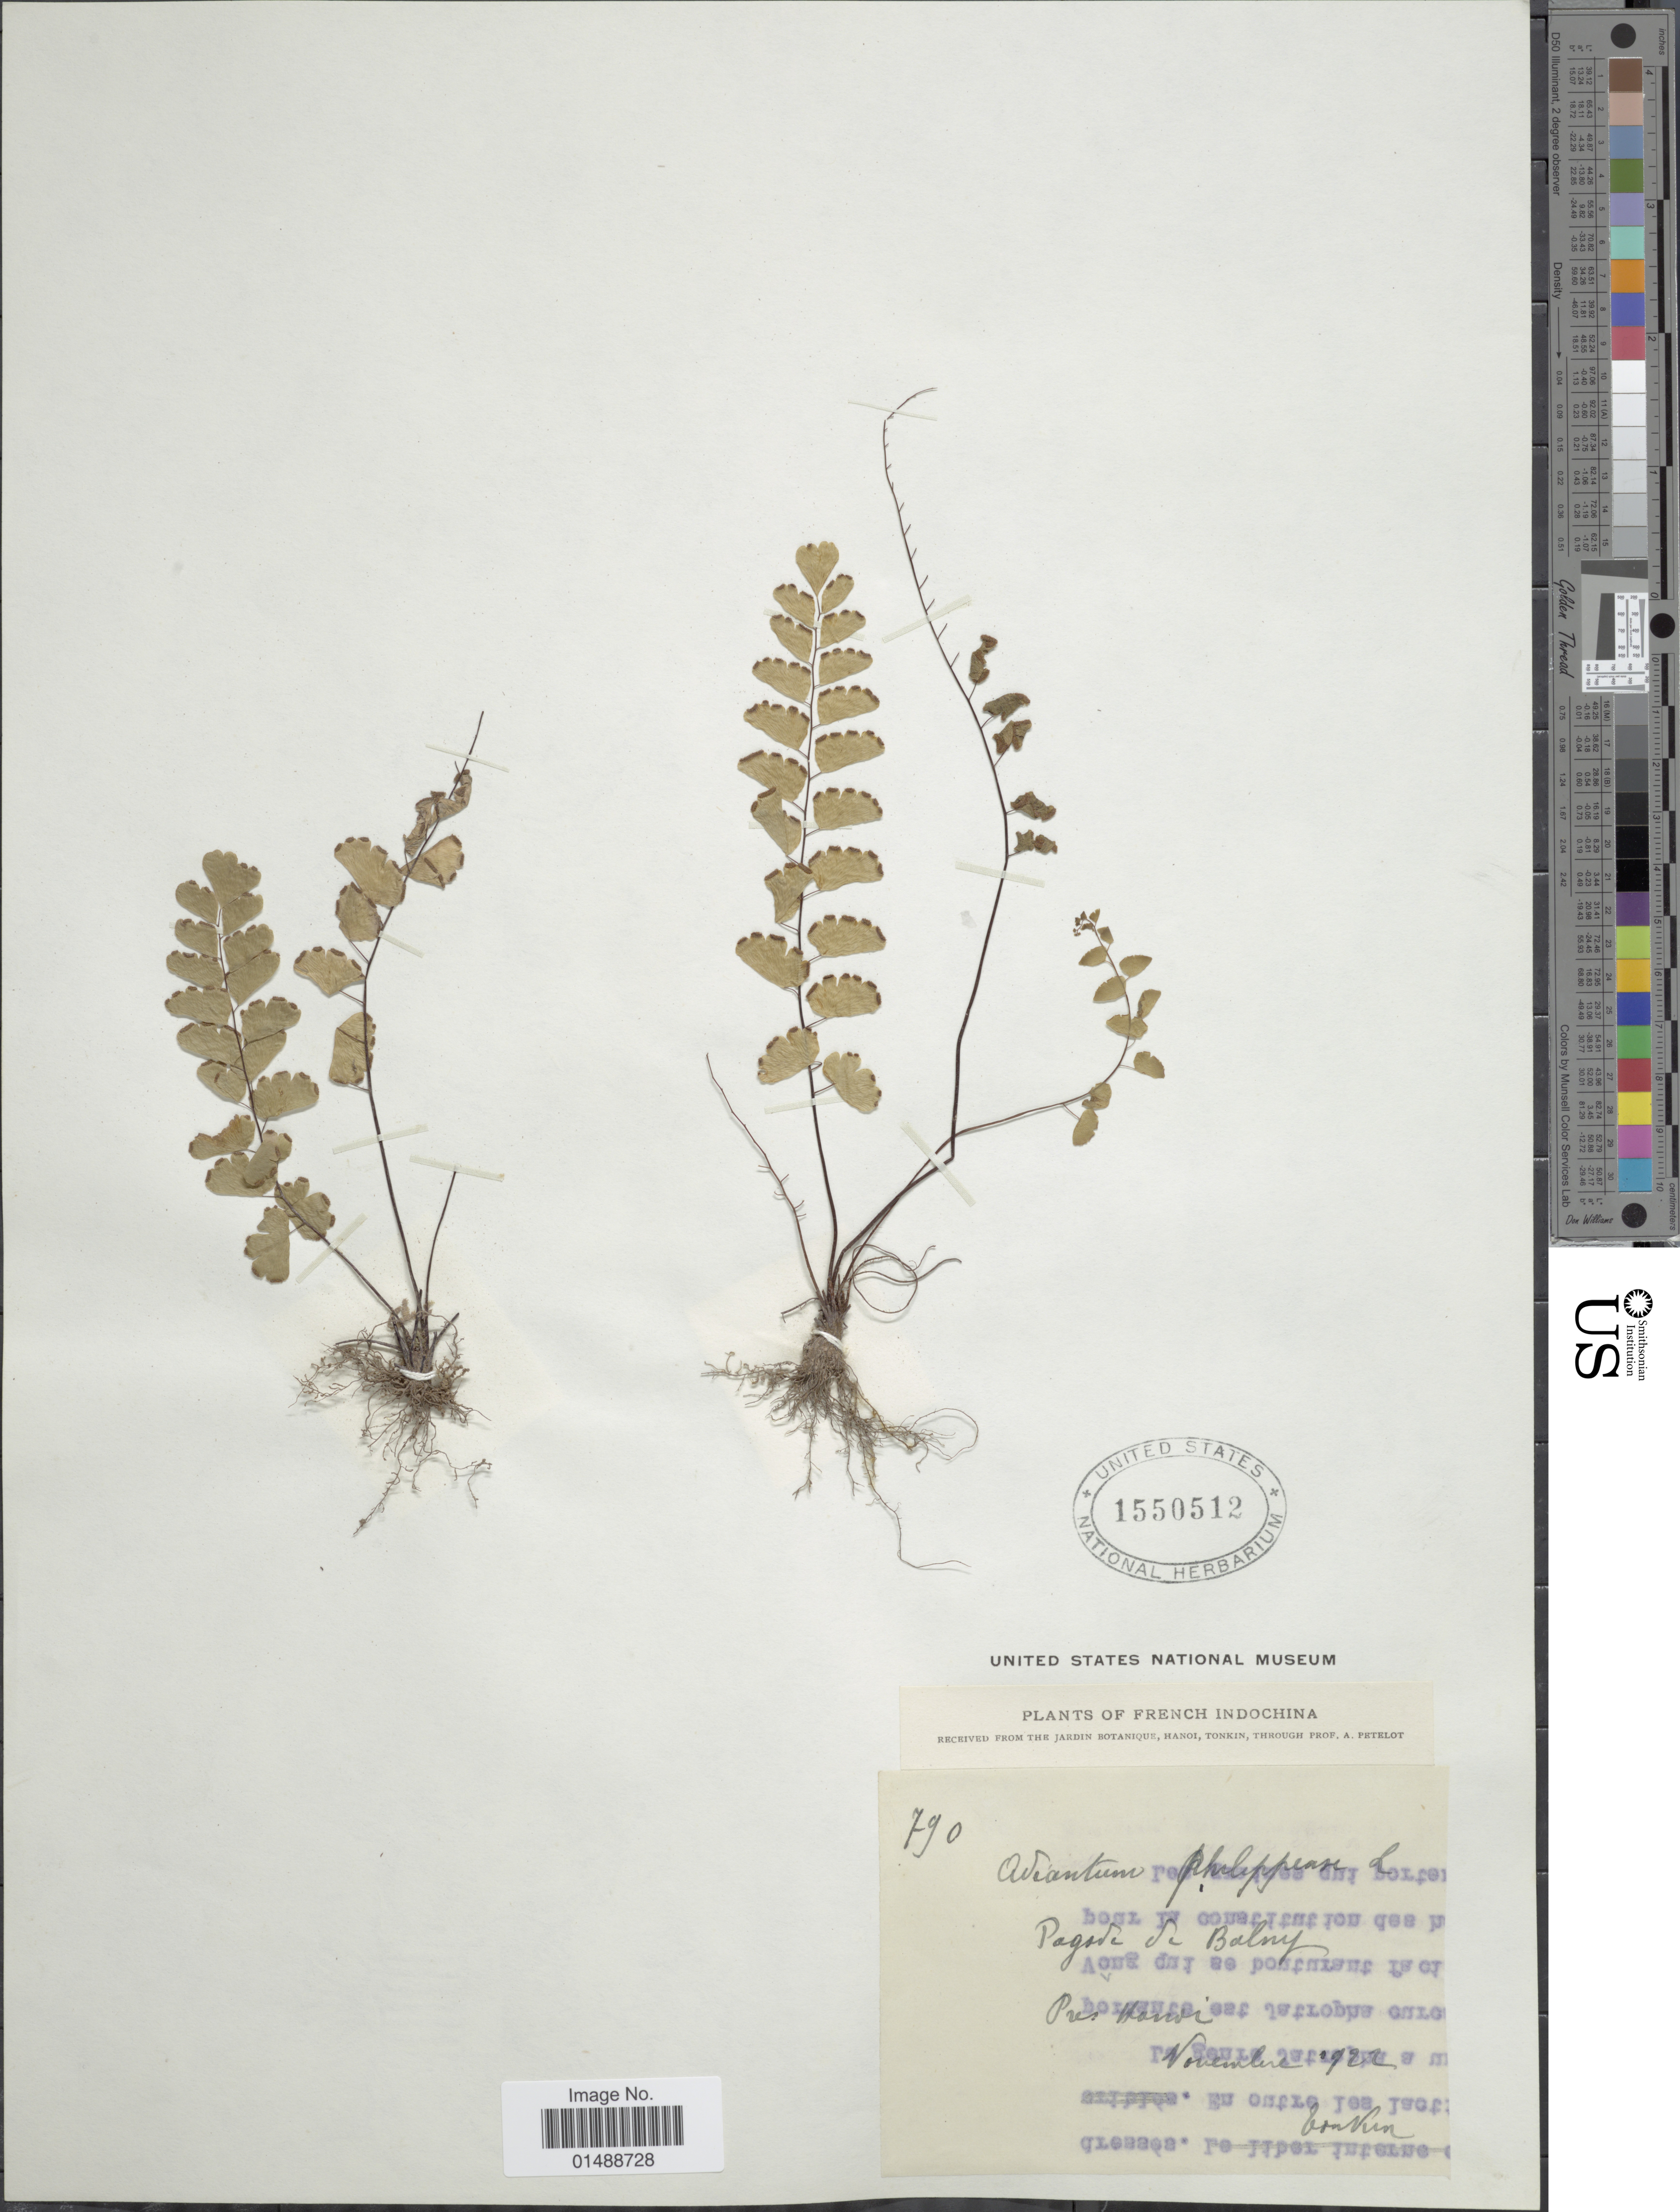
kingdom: Plantae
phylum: Tracheophyta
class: Polypodiopsida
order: Polypodiales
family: Pteridaceae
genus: Adiantum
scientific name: Adiantum philippense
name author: L.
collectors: A. Petelot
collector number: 790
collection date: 1922-11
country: Vietnam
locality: Tonkin. Pagode de Balny, Pres Hanoi.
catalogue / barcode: US 1550512